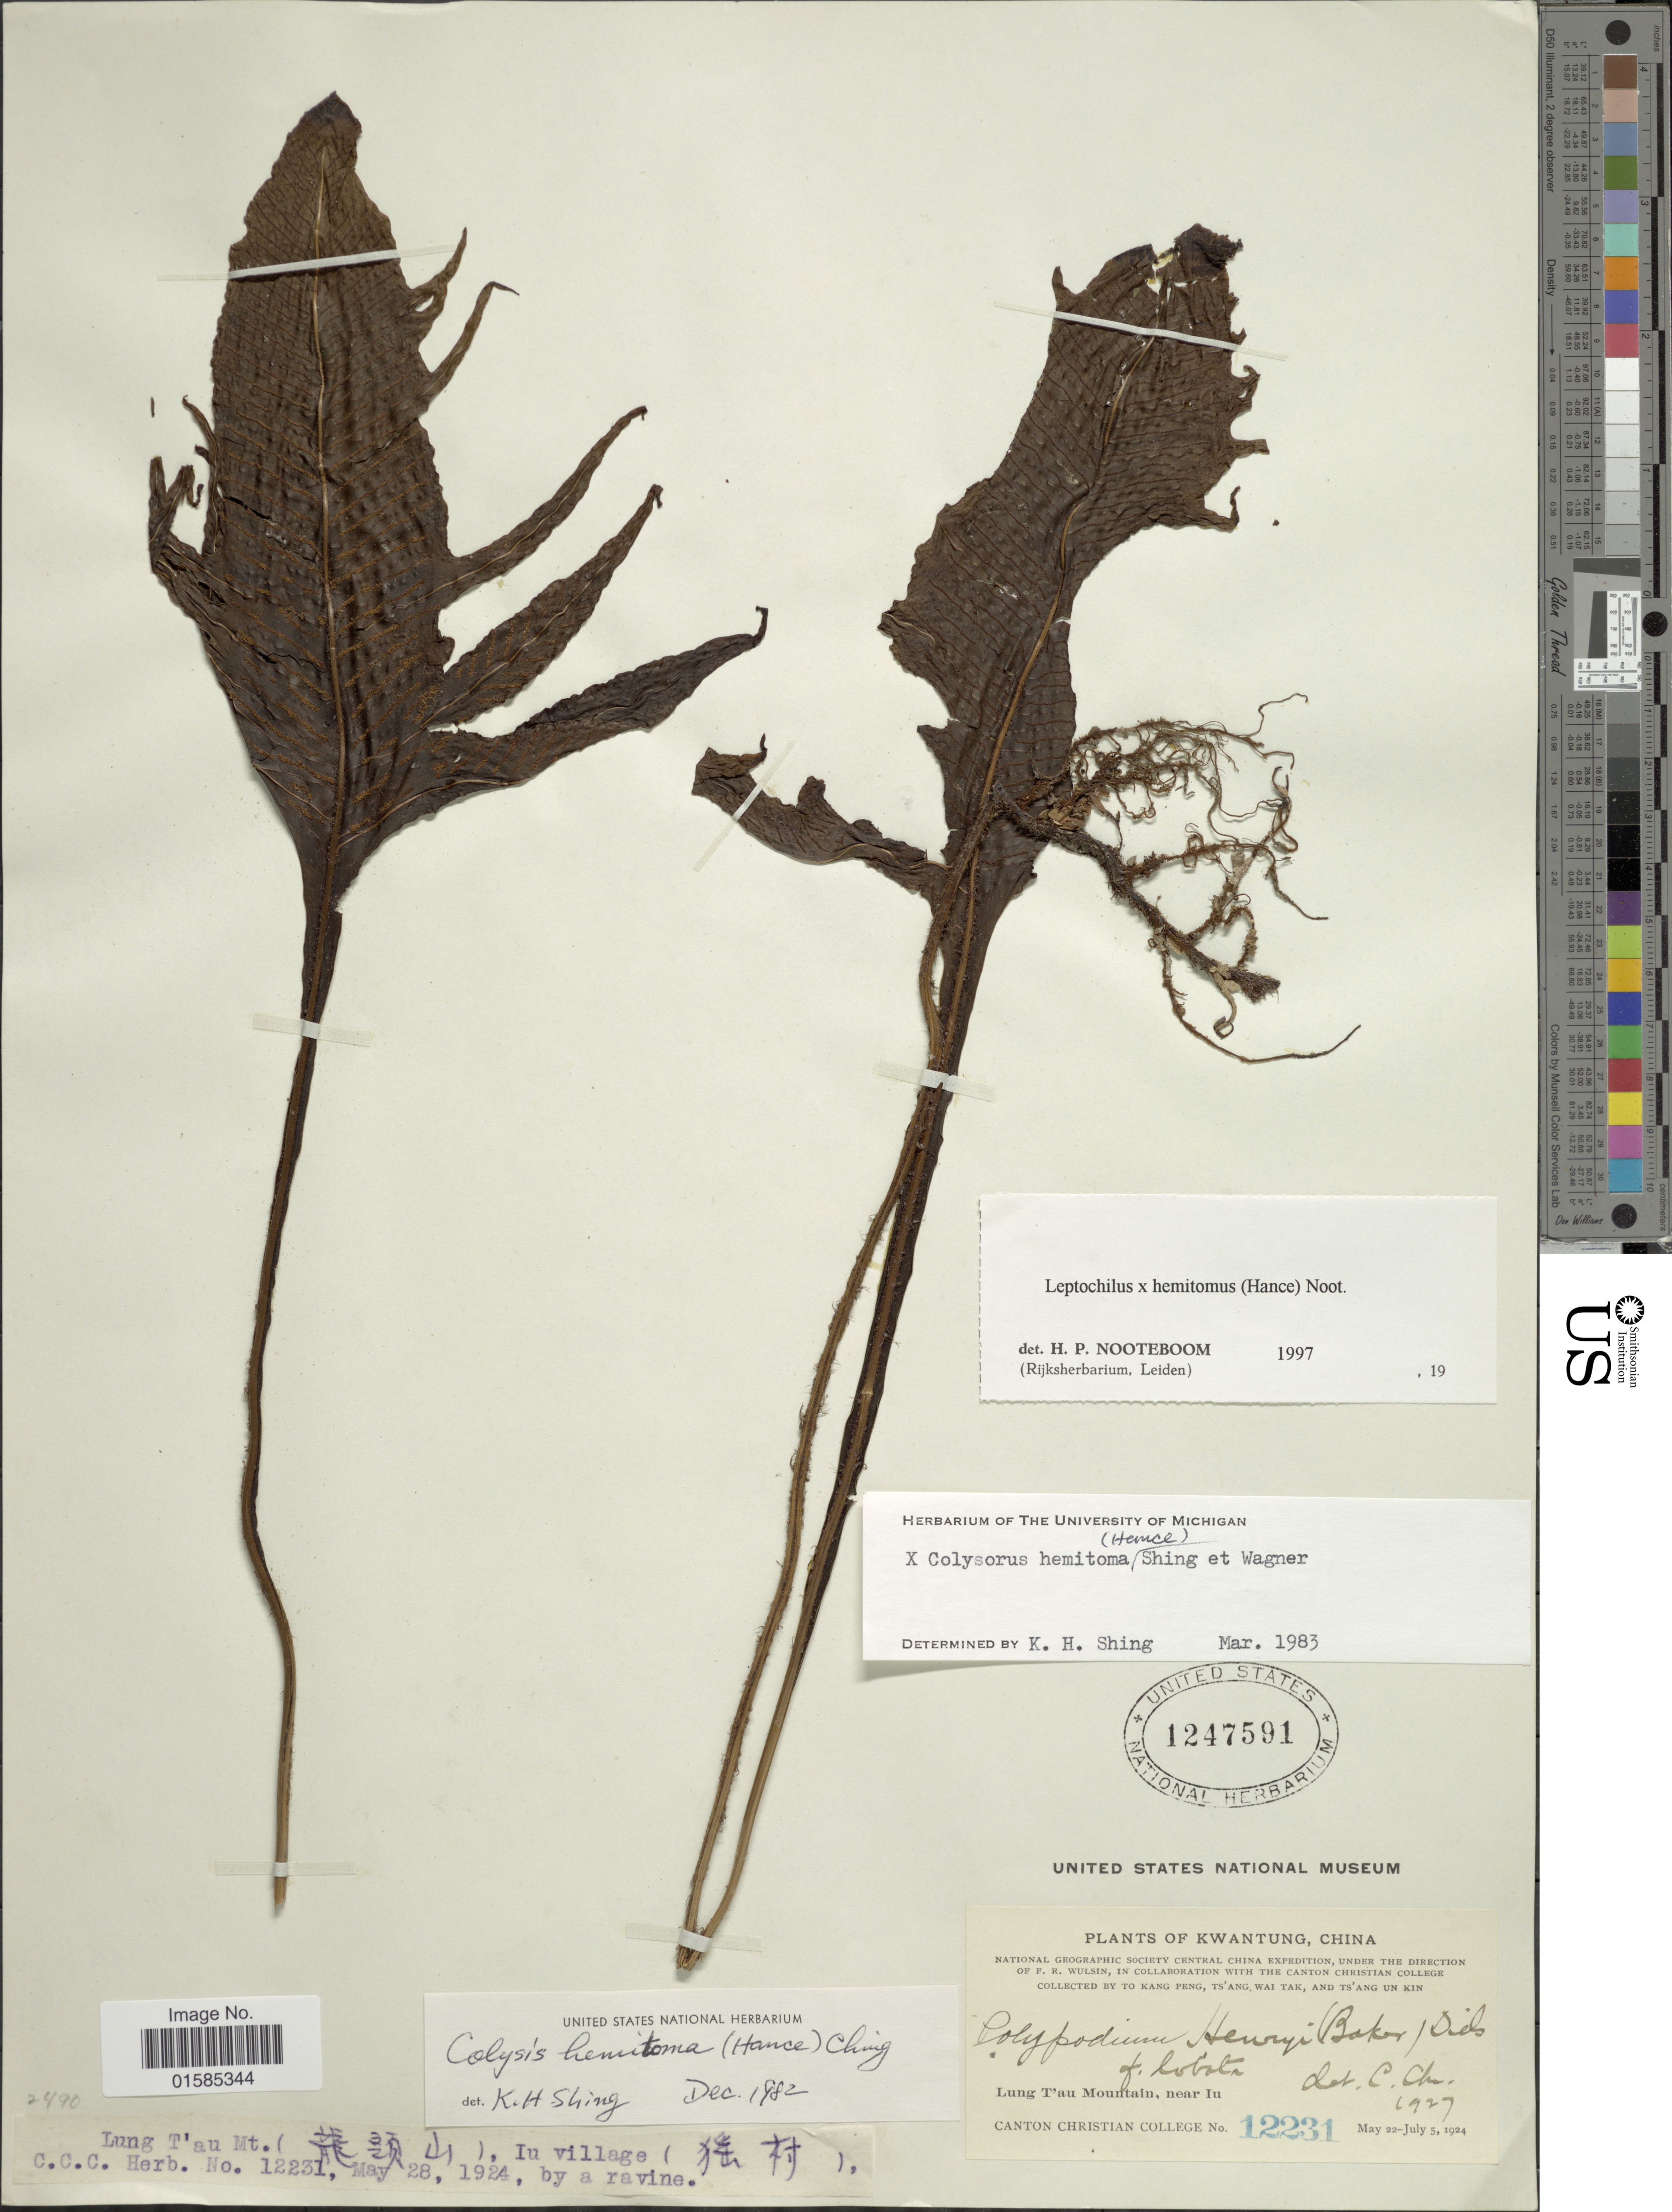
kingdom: Plantae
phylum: Tracheophyta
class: Polypodiopsida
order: Polypodiales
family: Polypodiaceae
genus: Leptochilus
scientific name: Leptochilus x hemitomus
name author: (Hance) Noot.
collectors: Canton Christian College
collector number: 12231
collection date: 1924-05-22/1924-07-05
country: China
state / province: Guangdong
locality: Kwangtung, China, Lung T'au Mountaun, near Izu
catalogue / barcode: US 12478591